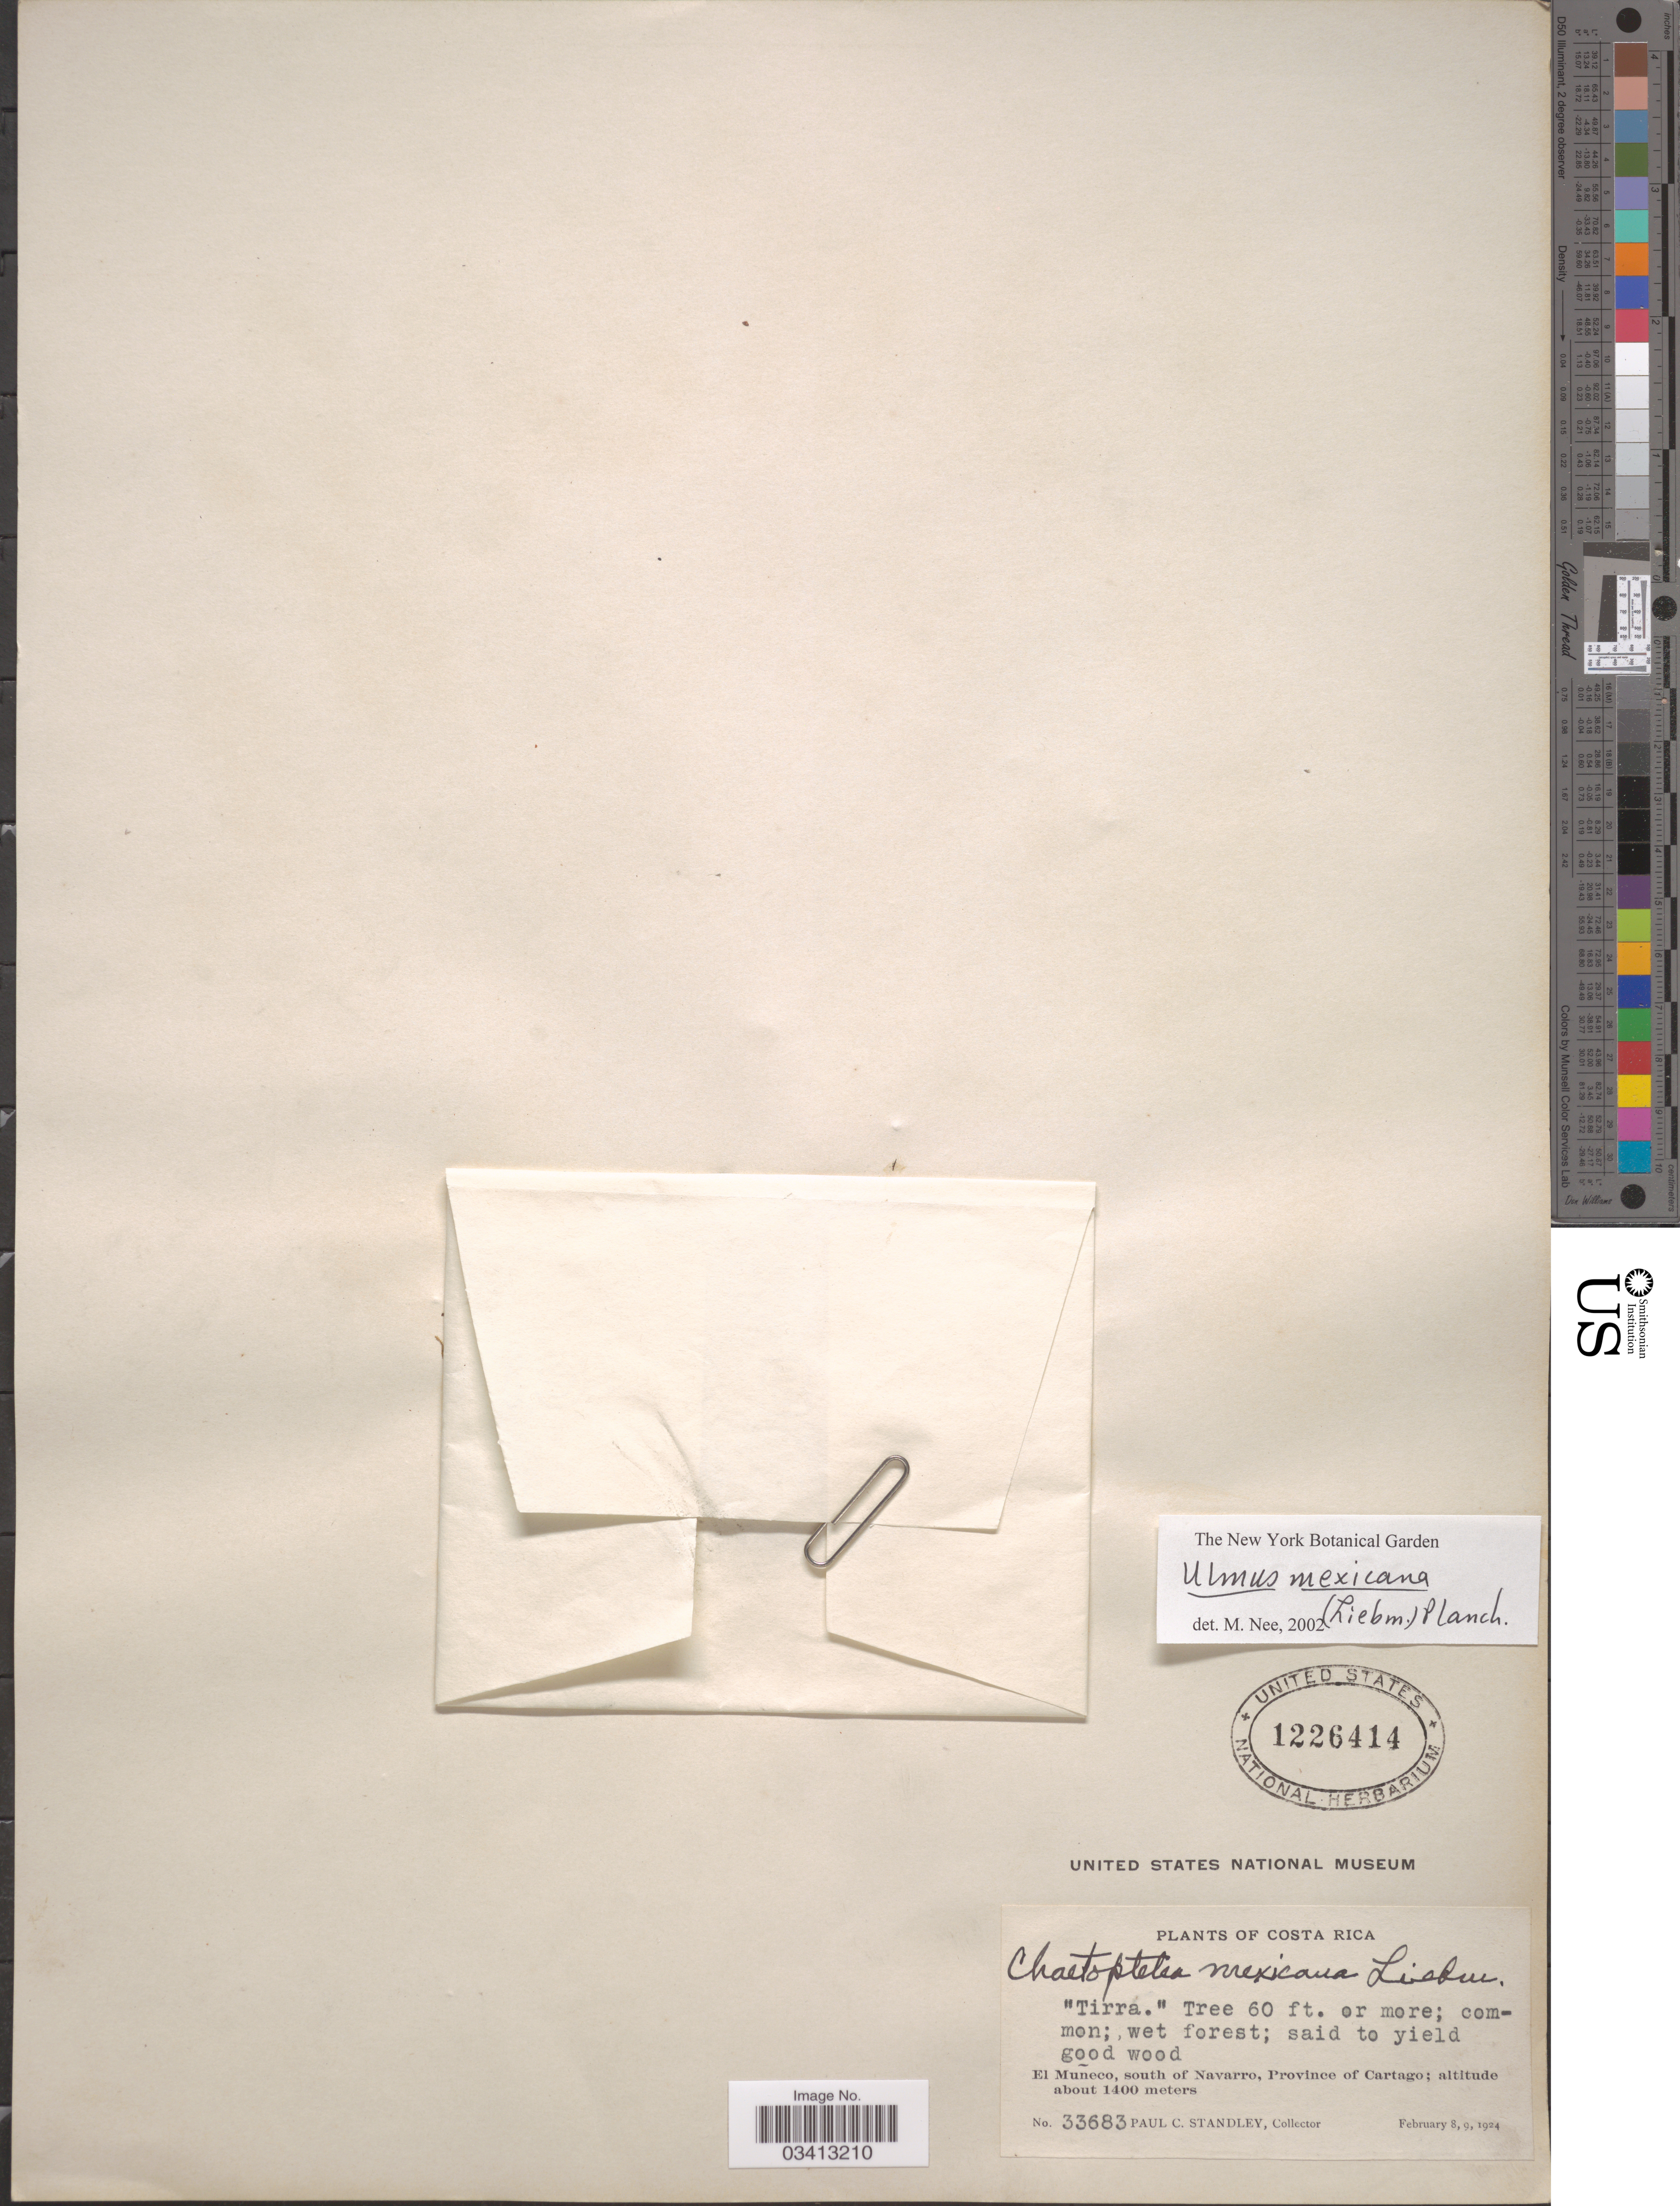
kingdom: Plantae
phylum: Tracheophyta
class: Magnoliopsida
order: Rosales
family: Ulmaceae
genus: Ulmus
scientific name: Ulmus mexicana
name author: (Liebm.) Planch.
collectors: P. C. Standley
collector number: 33683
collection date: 1924-02-08/1924-02-09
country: Costa Rica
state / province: Cartago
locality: El Muñeco, south of Navarro.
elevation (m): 1400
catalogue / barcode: US 1226414